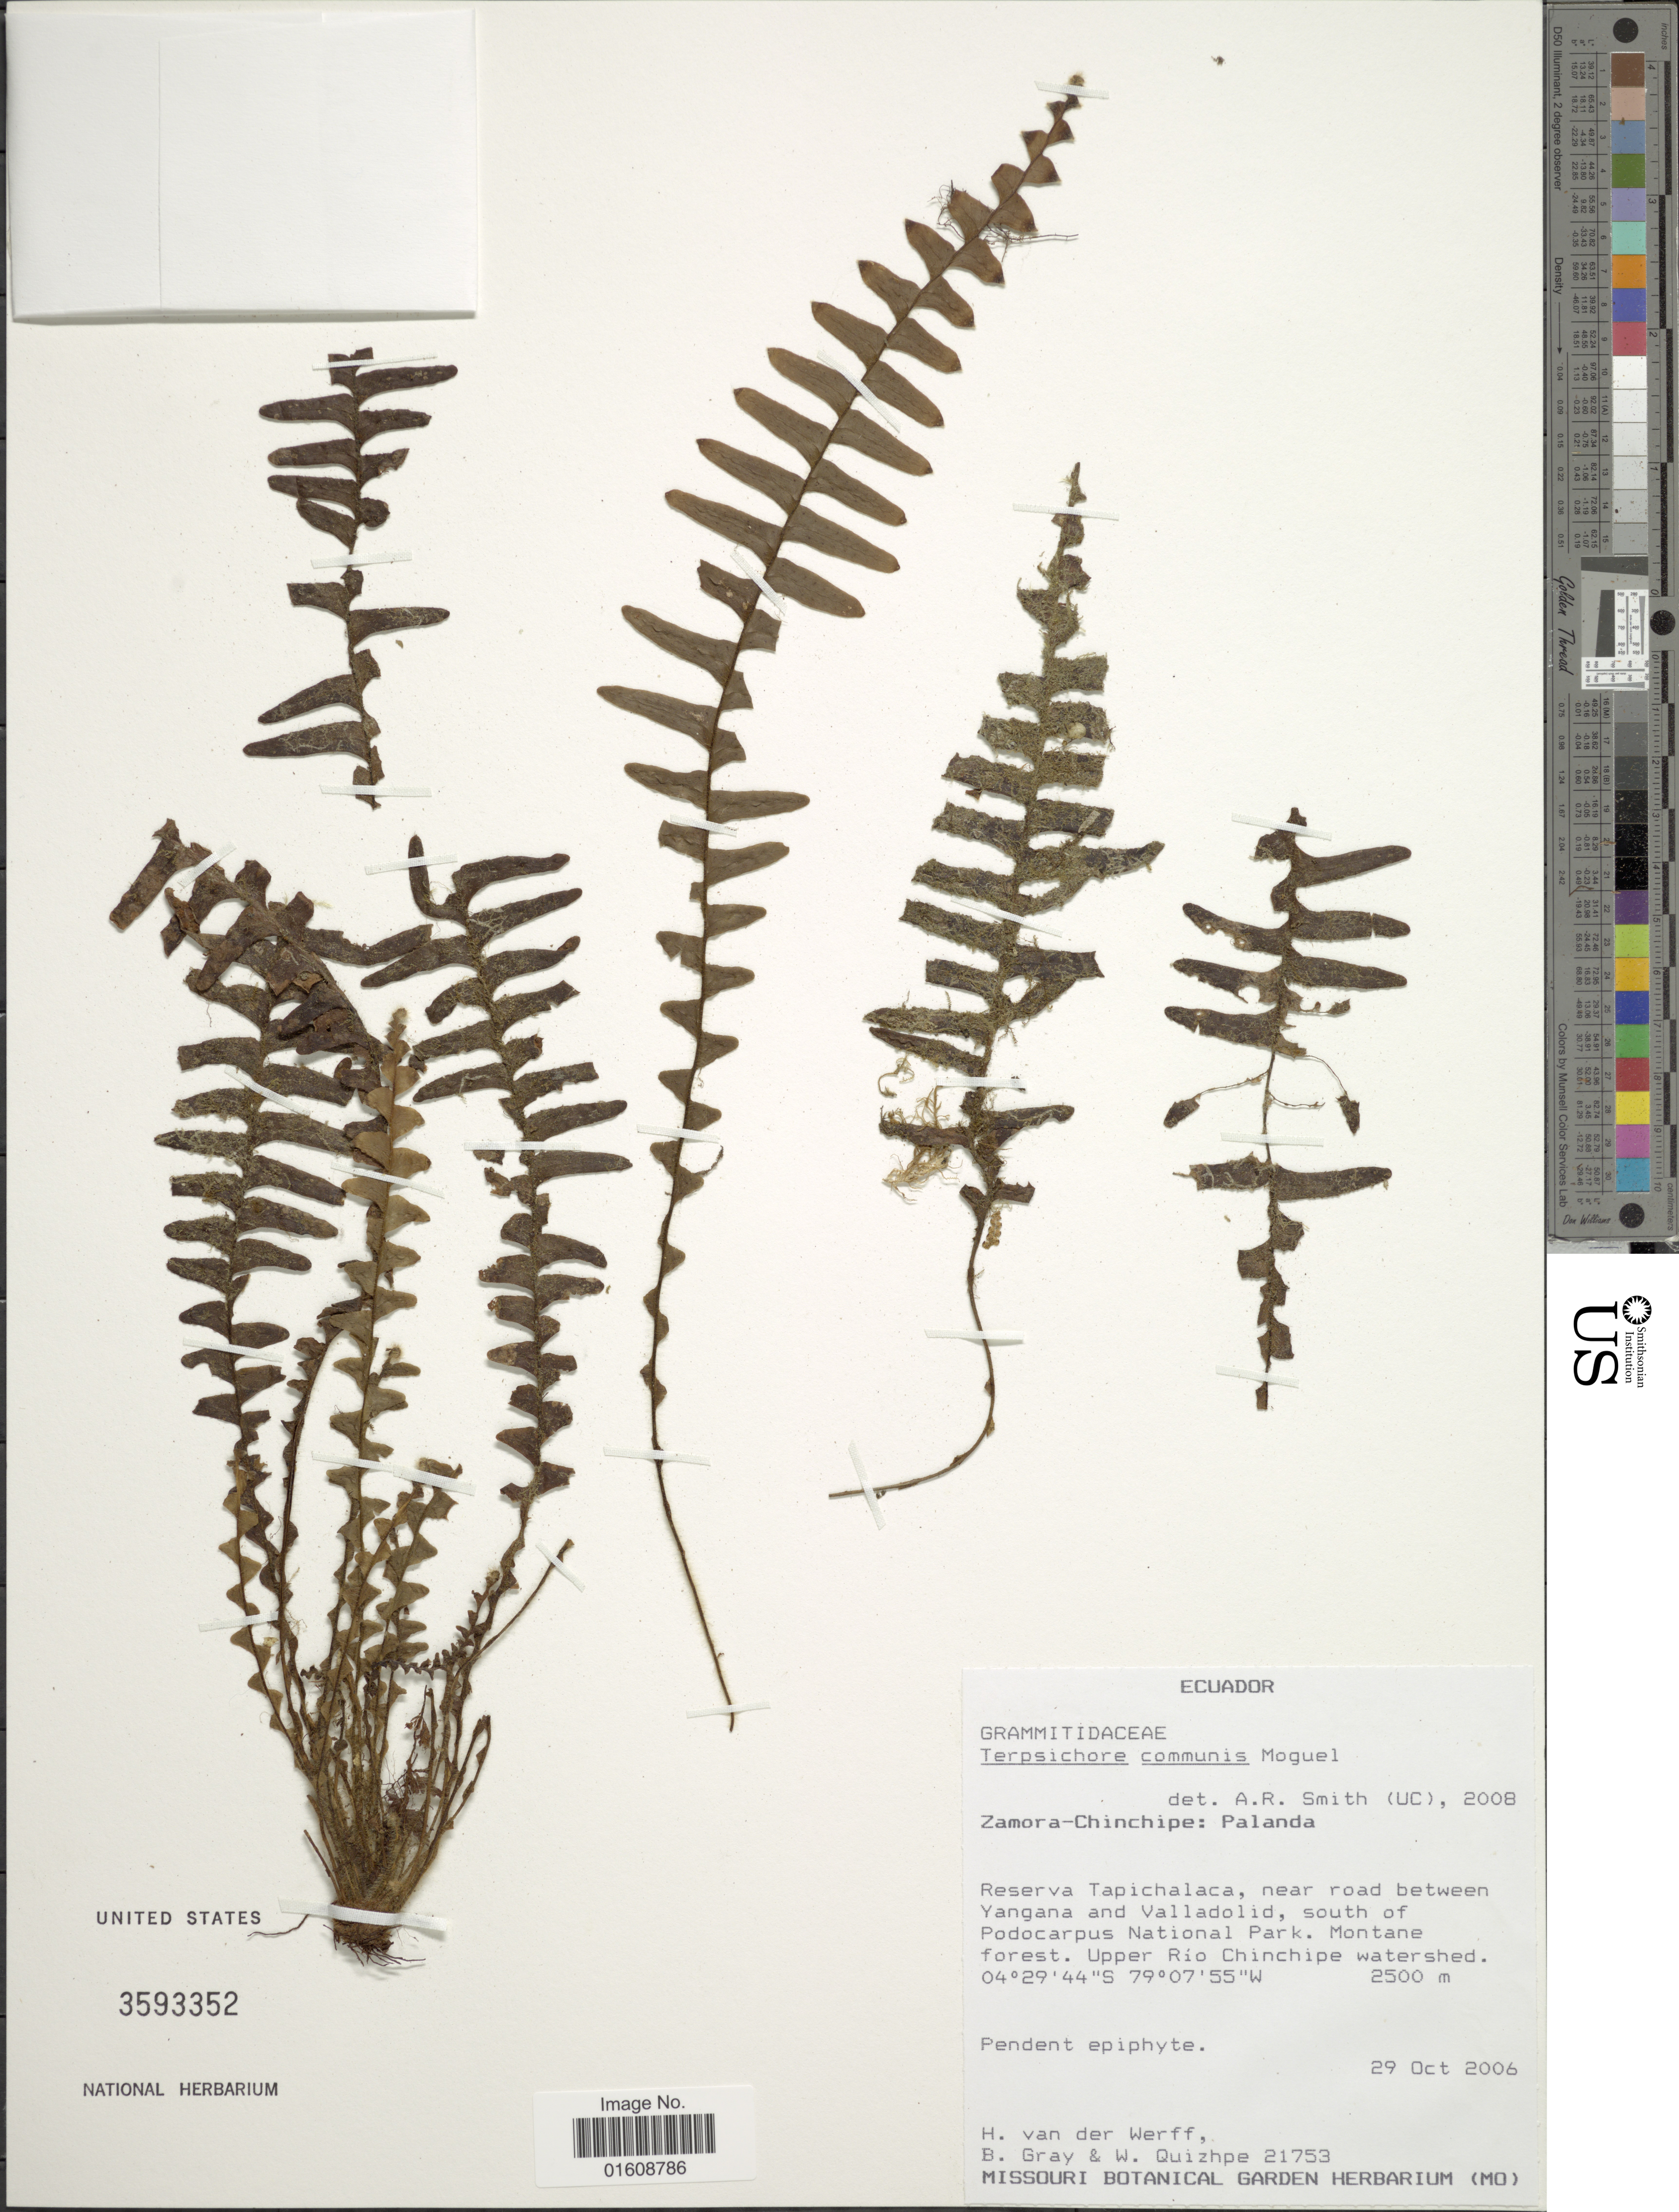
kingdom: Plantae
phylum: Tracheophyta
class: Polypodiopsida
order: Polypodiales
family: Polypodiaceae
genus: Alansmia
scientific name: Alansmia cultrata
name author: (Bory ex Willd.) Moguel & M. Kessler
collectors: H. van der Werff, B. Gray & W. Quizhpe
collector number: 21753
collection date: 2006-10-29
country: Ecuador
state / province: Zamora-Chinchipe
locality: Palanda. Reserva Tapichalaca, near road between Yangana and Valladolid, south of Podocarpus National Park. Montane forest. upper Río Chinchipe watershed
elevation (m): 2500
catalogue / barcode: US 3593352